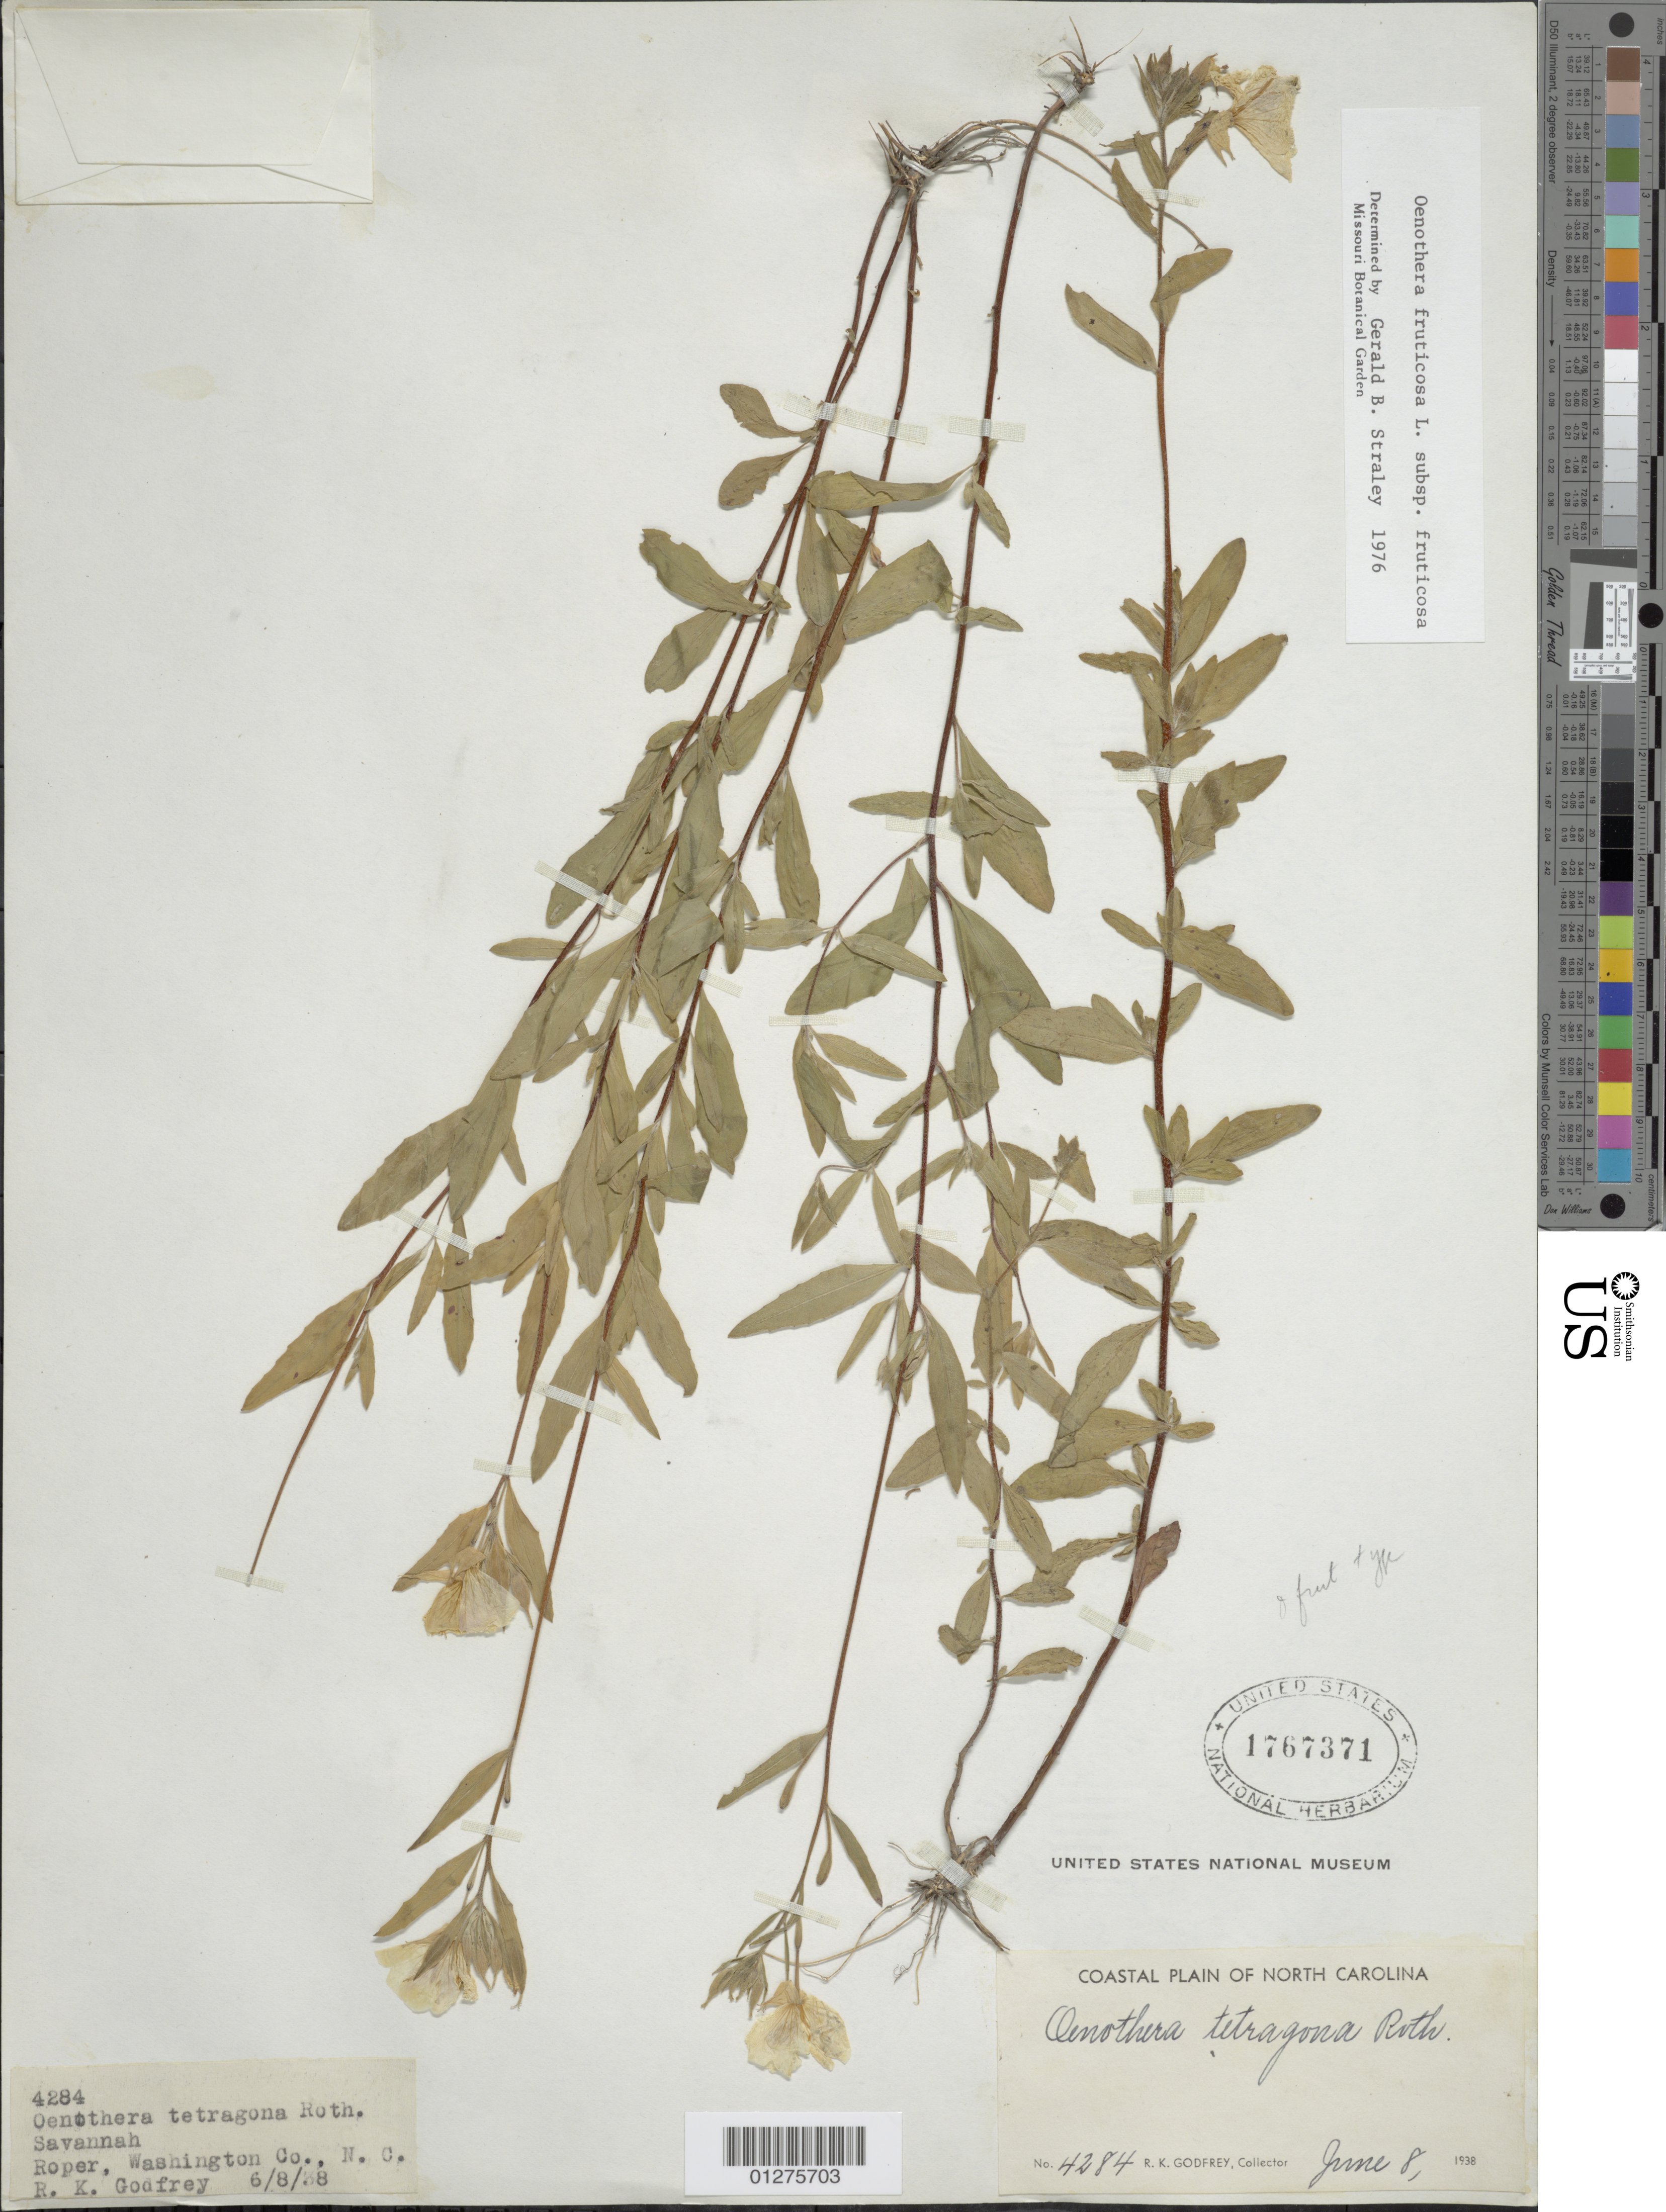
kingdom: Plantae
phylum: Tracheophyta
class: Magnoliopsida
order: Myrtales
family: Onagraceae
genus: Oenothera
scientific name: Oenothera fruticosa subsp. fruticosa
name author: L.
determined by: Straley, G. B.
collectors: R. K. Godfrey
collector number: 4284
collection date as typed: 08 Jun 1938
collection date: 1938-06-08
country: United States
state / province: North Carolina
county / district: Washington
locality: Roper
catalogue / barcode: US 1767371